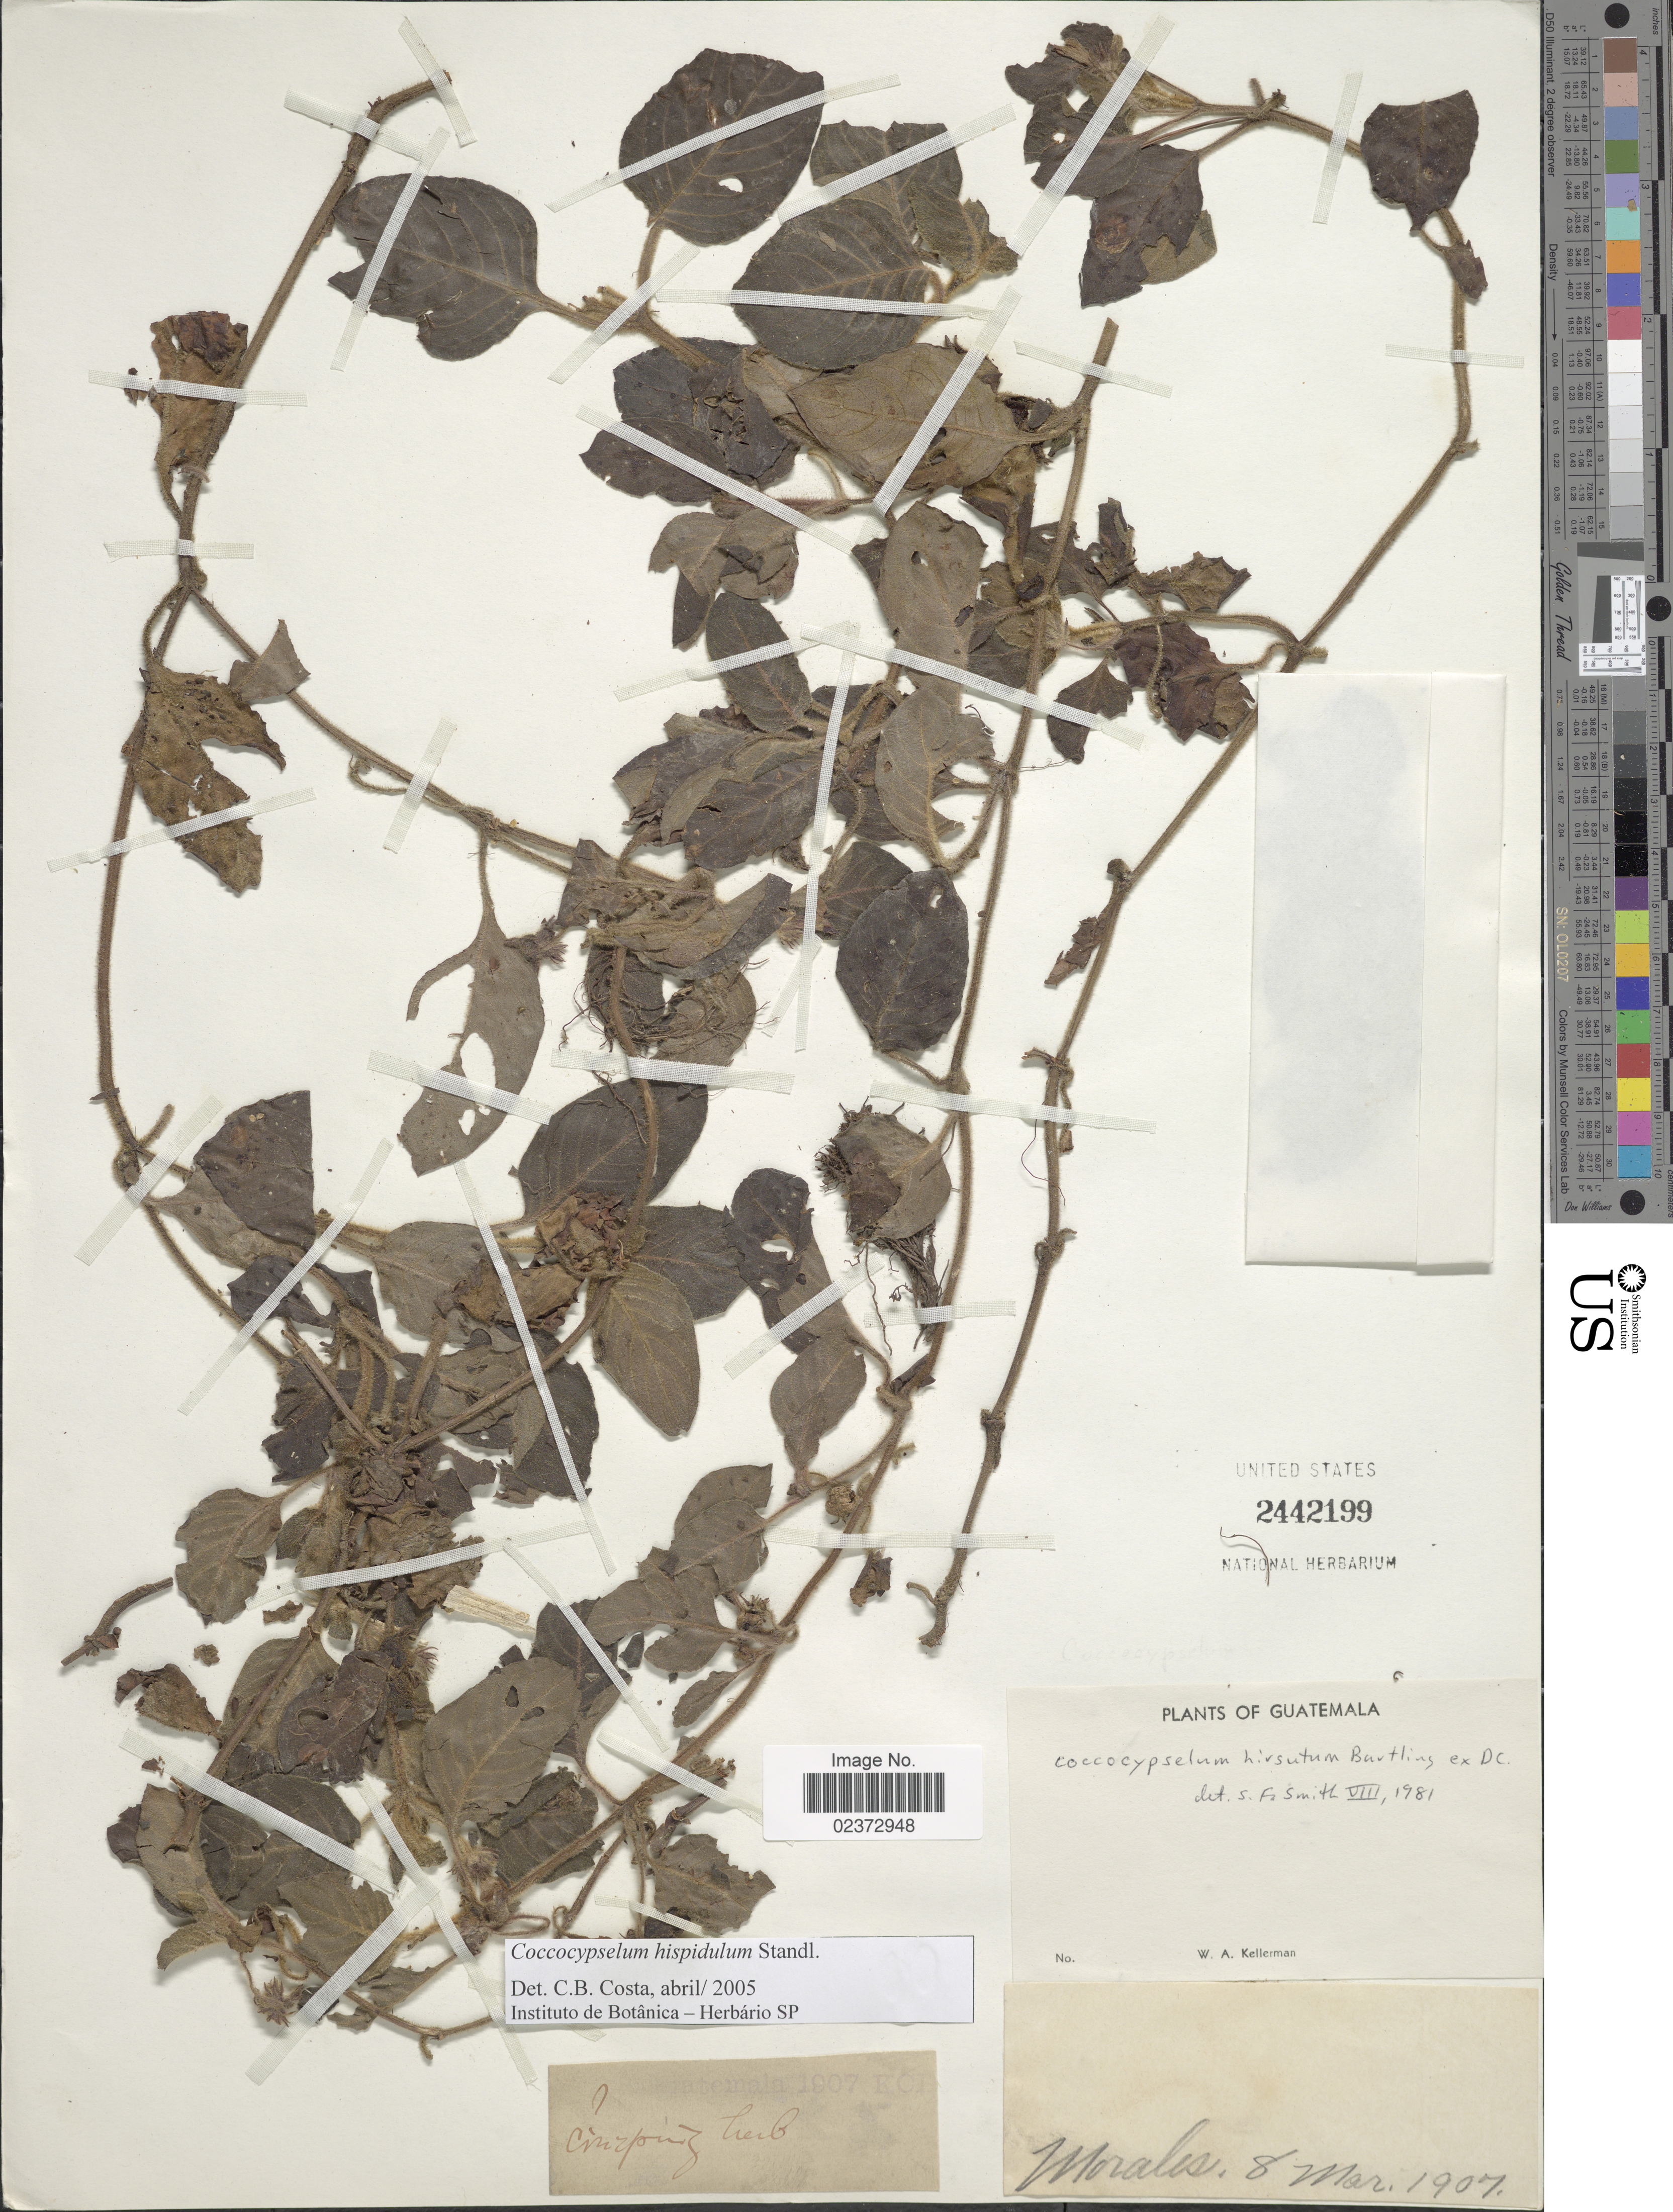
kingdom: Plantae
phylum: Tracheophyta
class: Magnoliopsida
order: Gentianales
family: Rubiaceae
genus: Coccocypselum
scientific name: Coccocypselum hispidulum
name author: (Standl.) Standl.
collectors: W. Kellerman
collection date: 1907-03-08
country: Guatemala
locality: Morales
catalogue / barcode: US 2442199